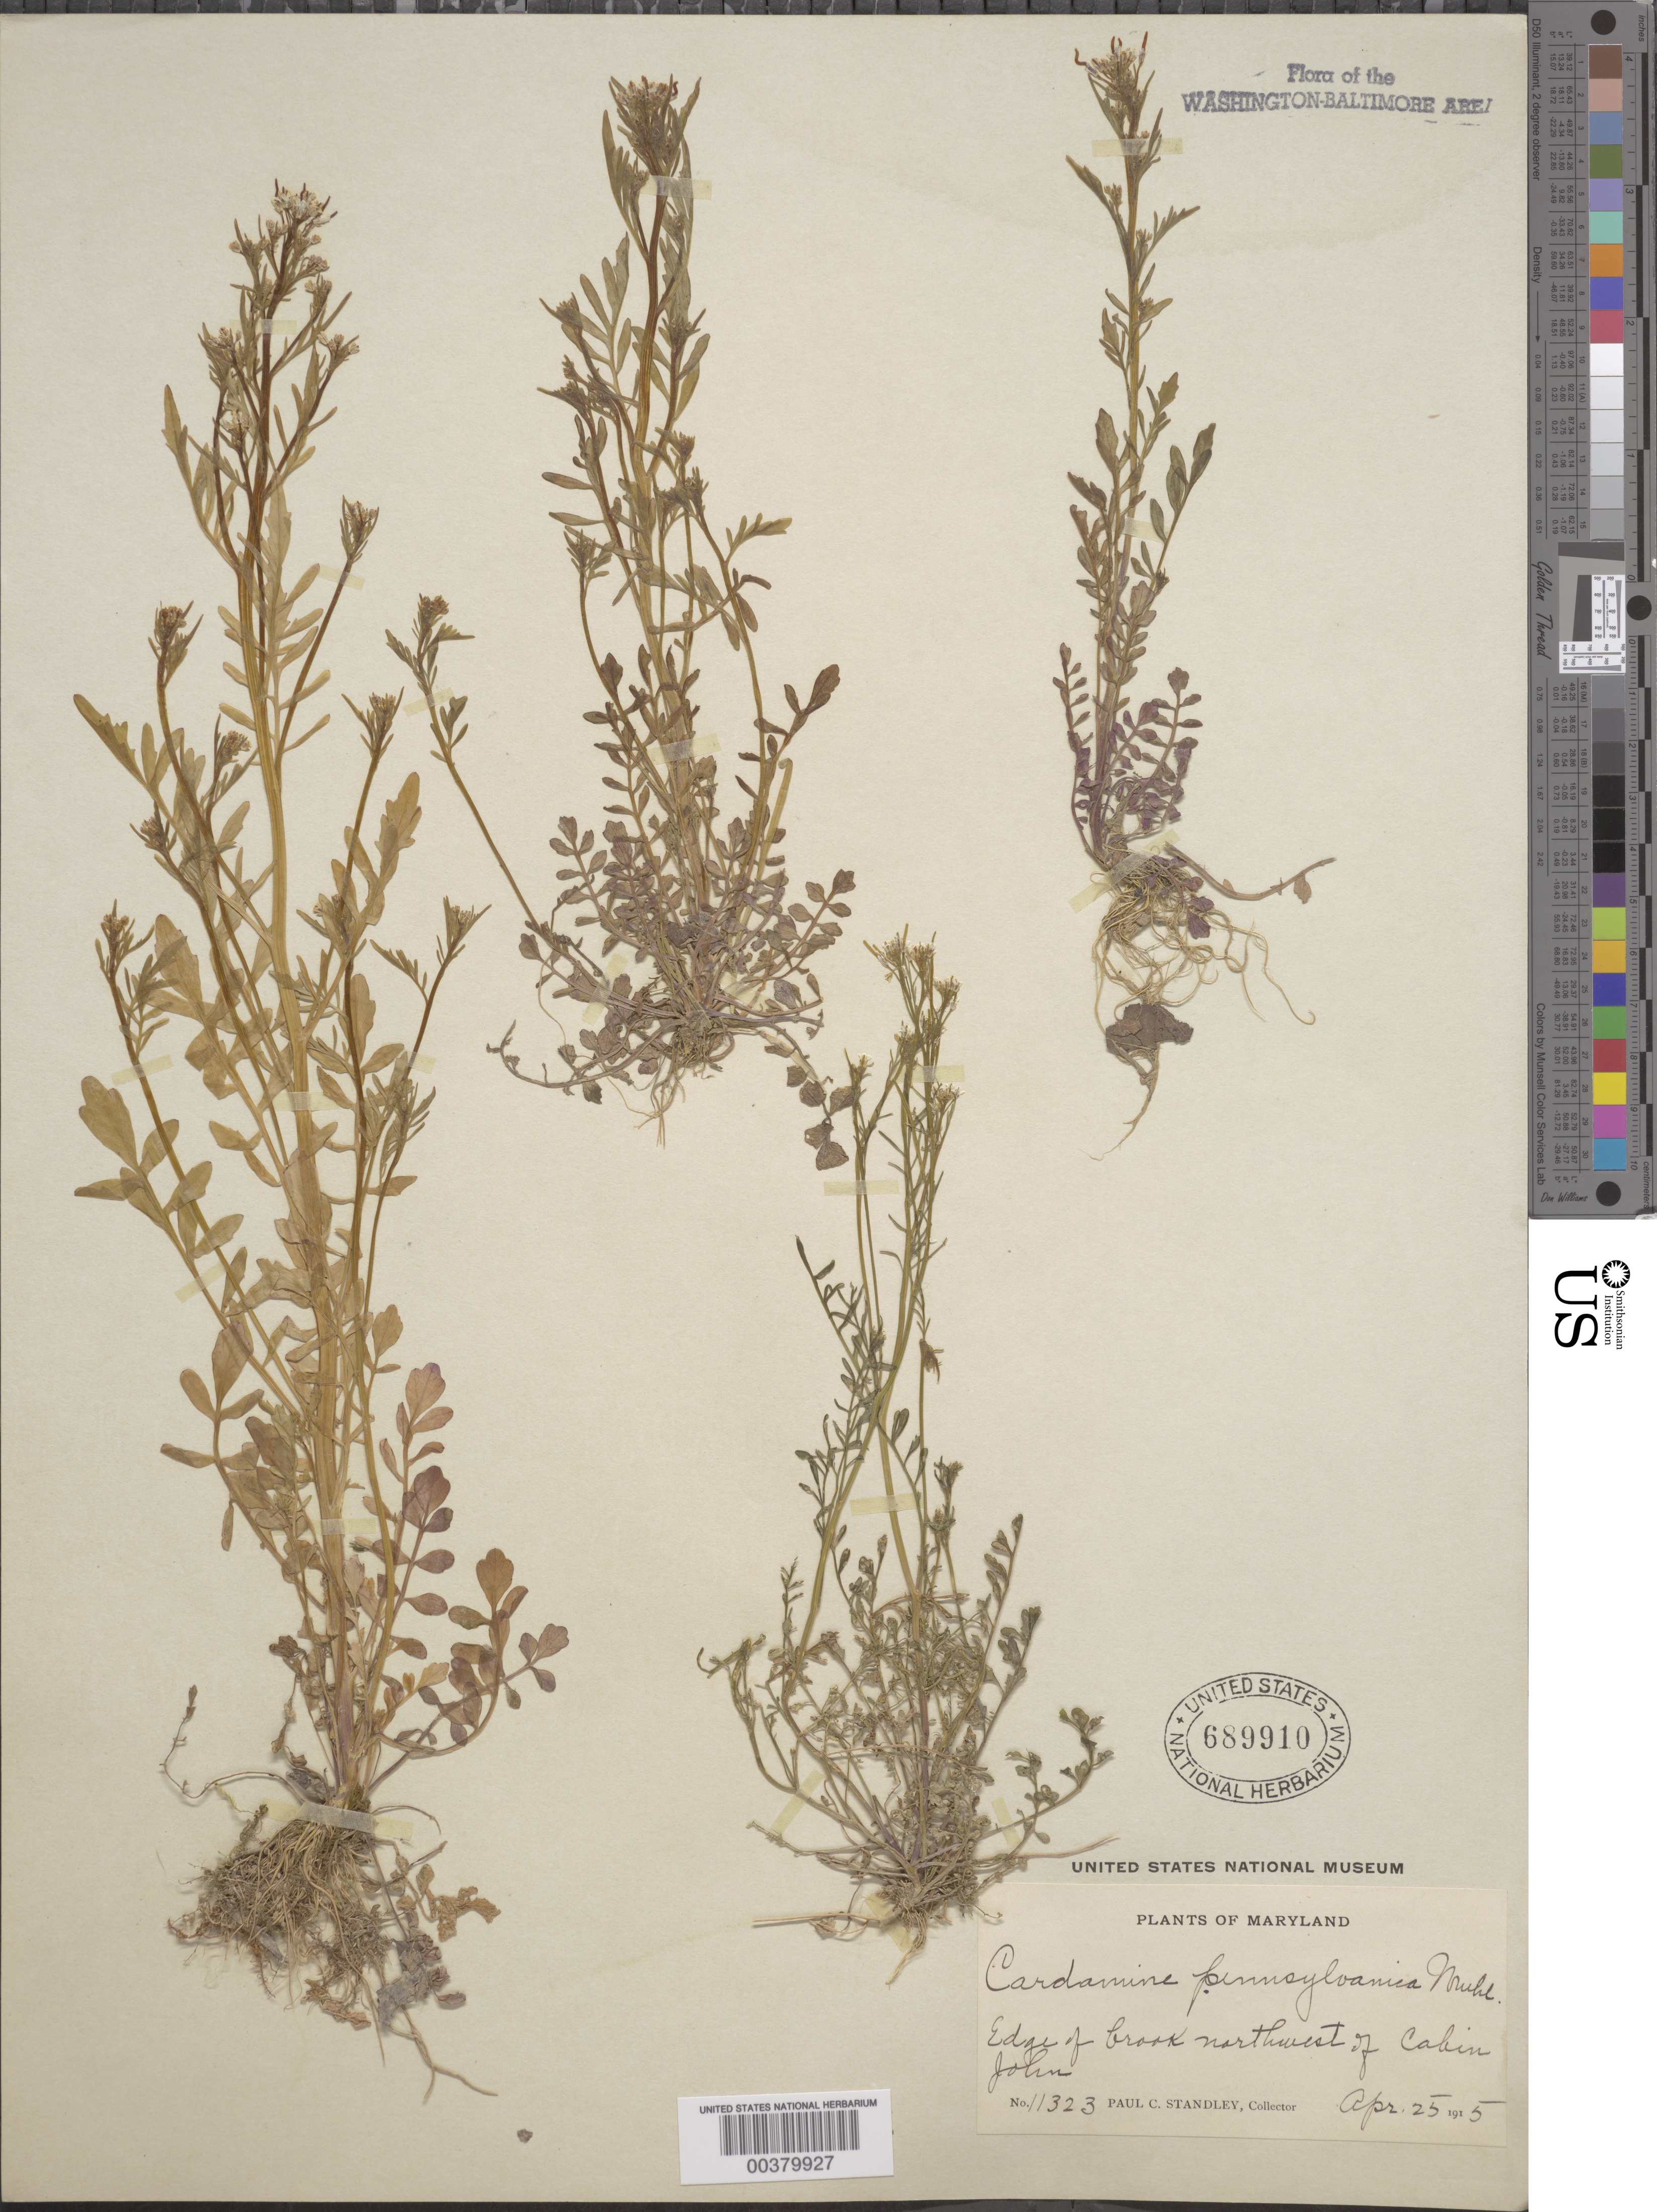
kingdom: Plantae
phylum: Tracheophyta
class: Magnoliopsida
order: Brassicales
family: Brassicaceae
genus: Cardamine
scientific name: Cardamine pensylvanica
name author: Muhl. ex Willd.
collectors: P. C. Standley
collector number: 11323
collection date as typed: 25 Apr 1915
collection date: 1915-04-25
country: United States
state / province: Maryland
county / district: Montgomery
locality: northwest of Cabin John C. & O. Canal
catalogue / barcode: US 689910